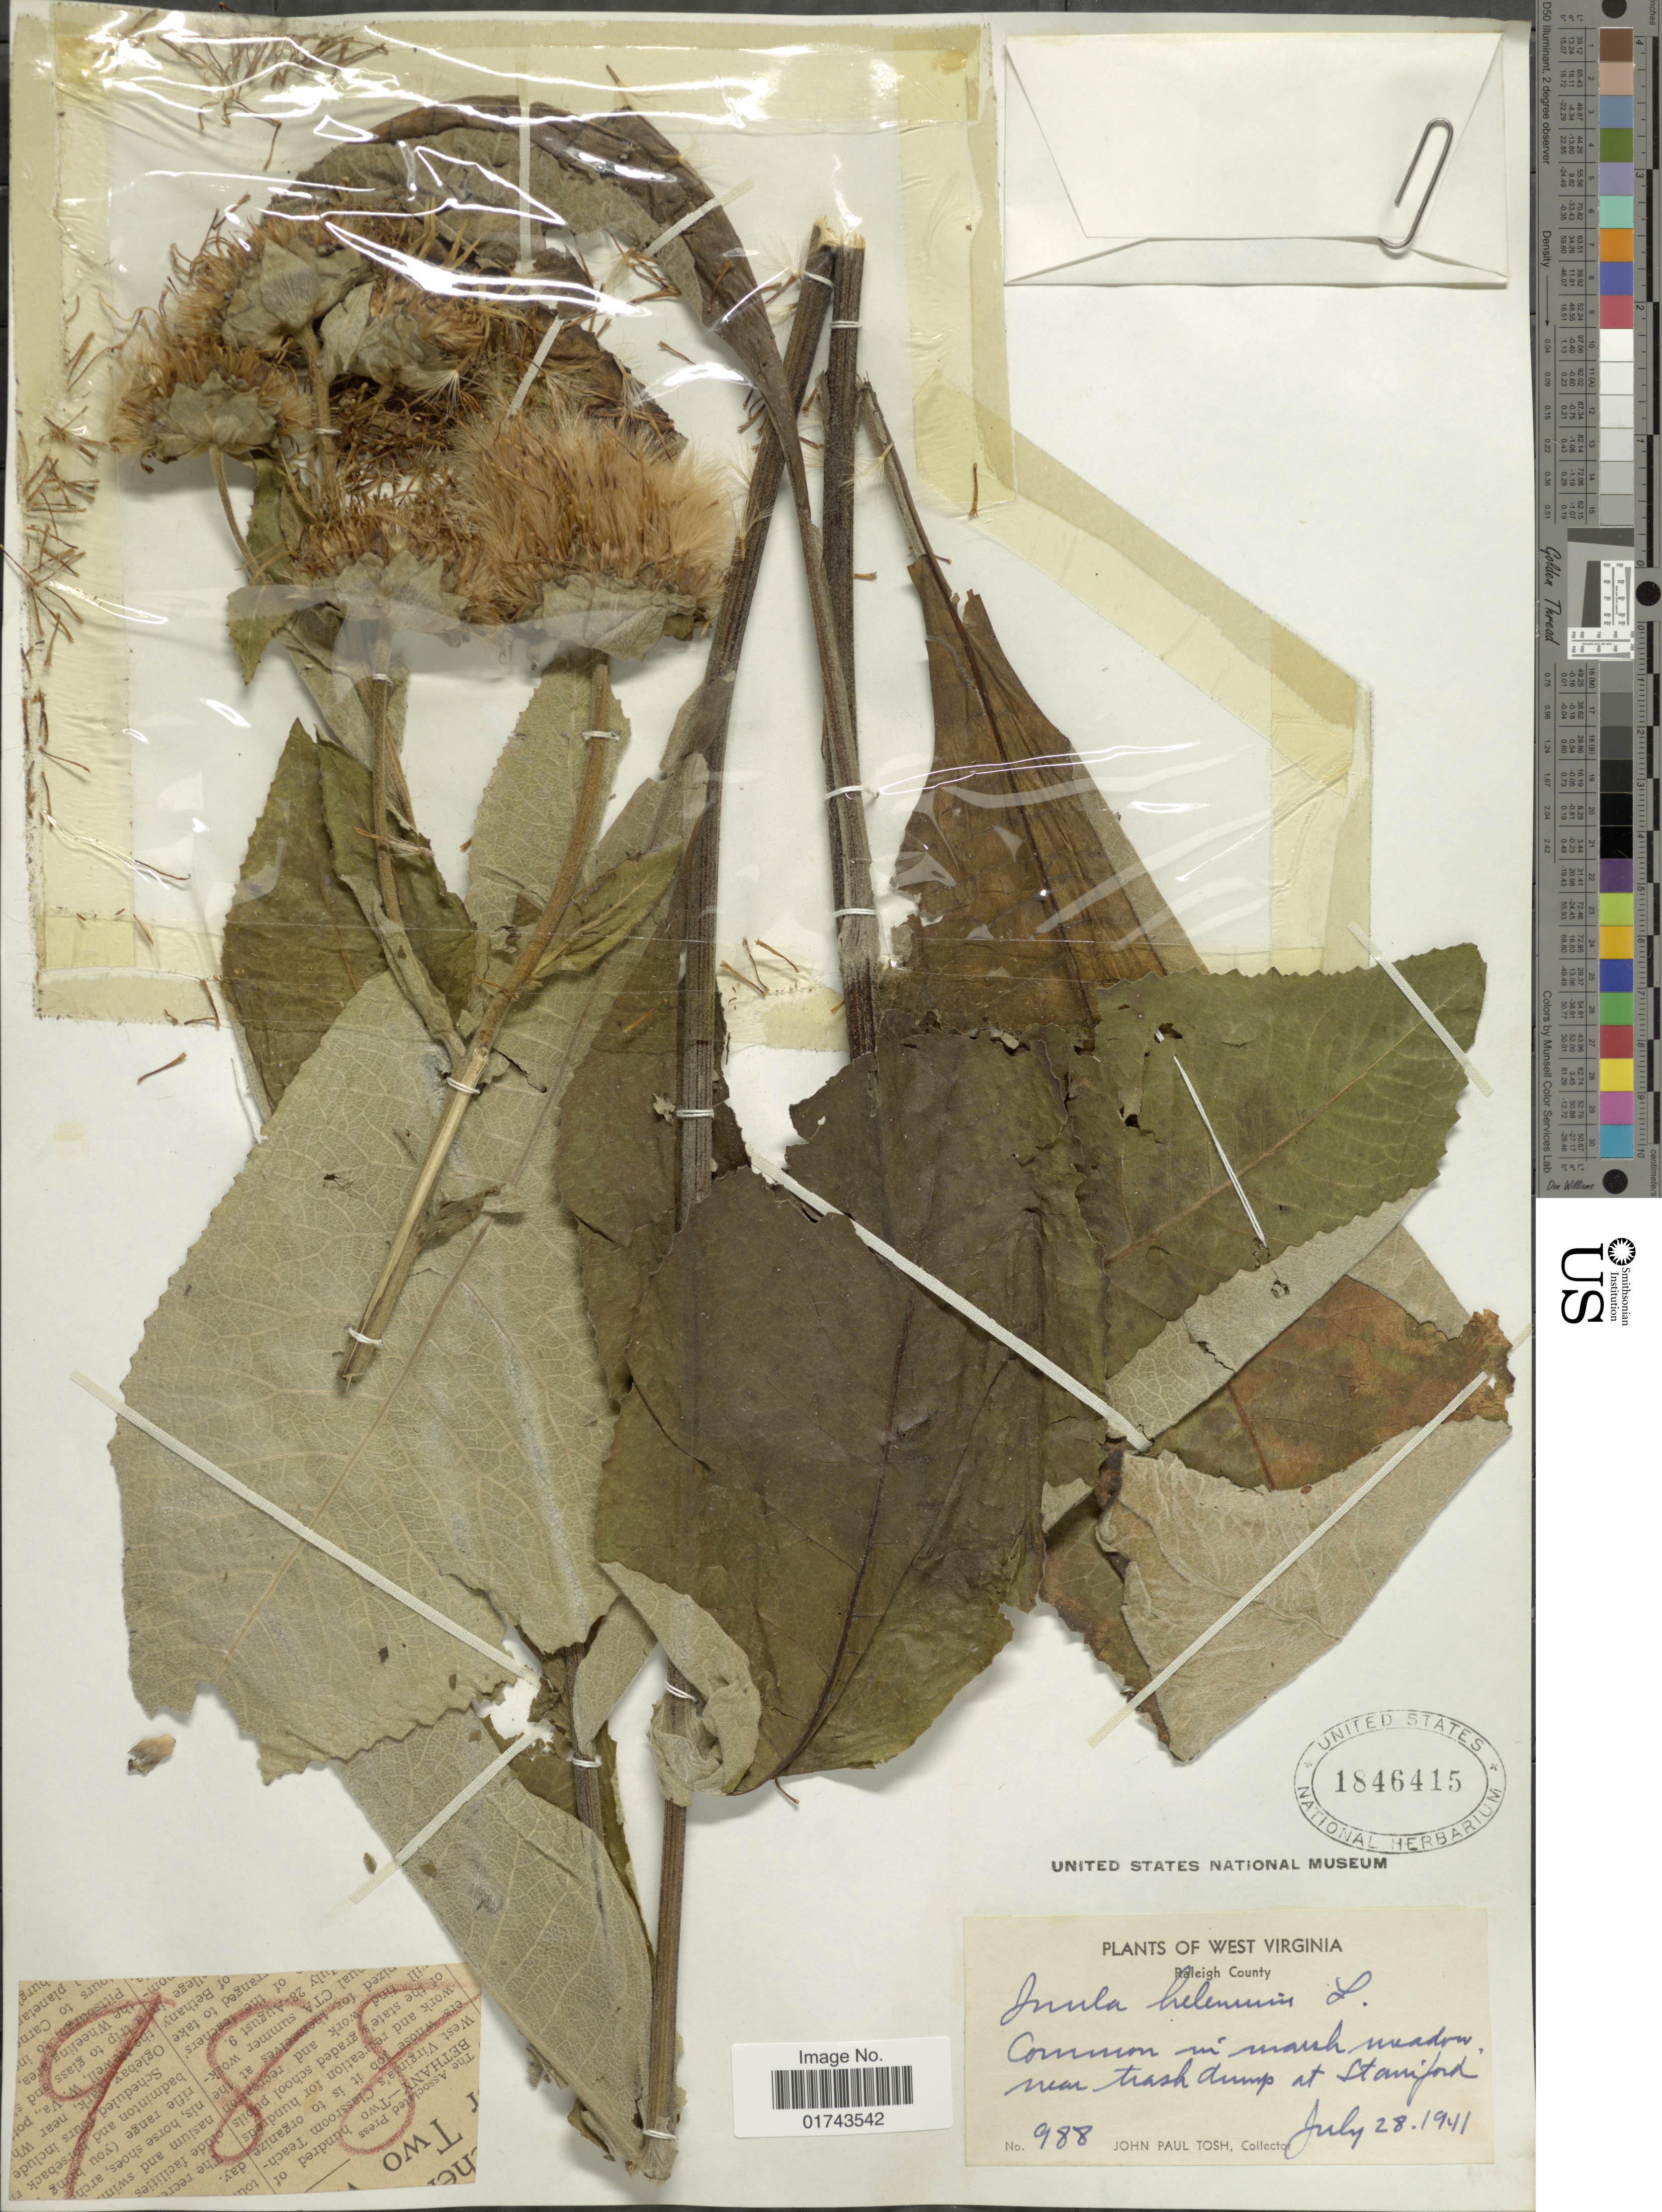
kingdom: Plantae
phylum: Tracheophyta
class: Magnoliopsida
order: Asterales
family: Asteraceae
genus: Inula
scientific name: Inula helenium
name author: L.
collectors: J. Tosh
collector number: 988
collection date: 1941-07-28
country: United States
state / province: West Virginia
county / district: Raleigh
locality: Raleigh County, Common in marsh meadow near trash dump at Staniford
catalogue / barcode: US 1846415